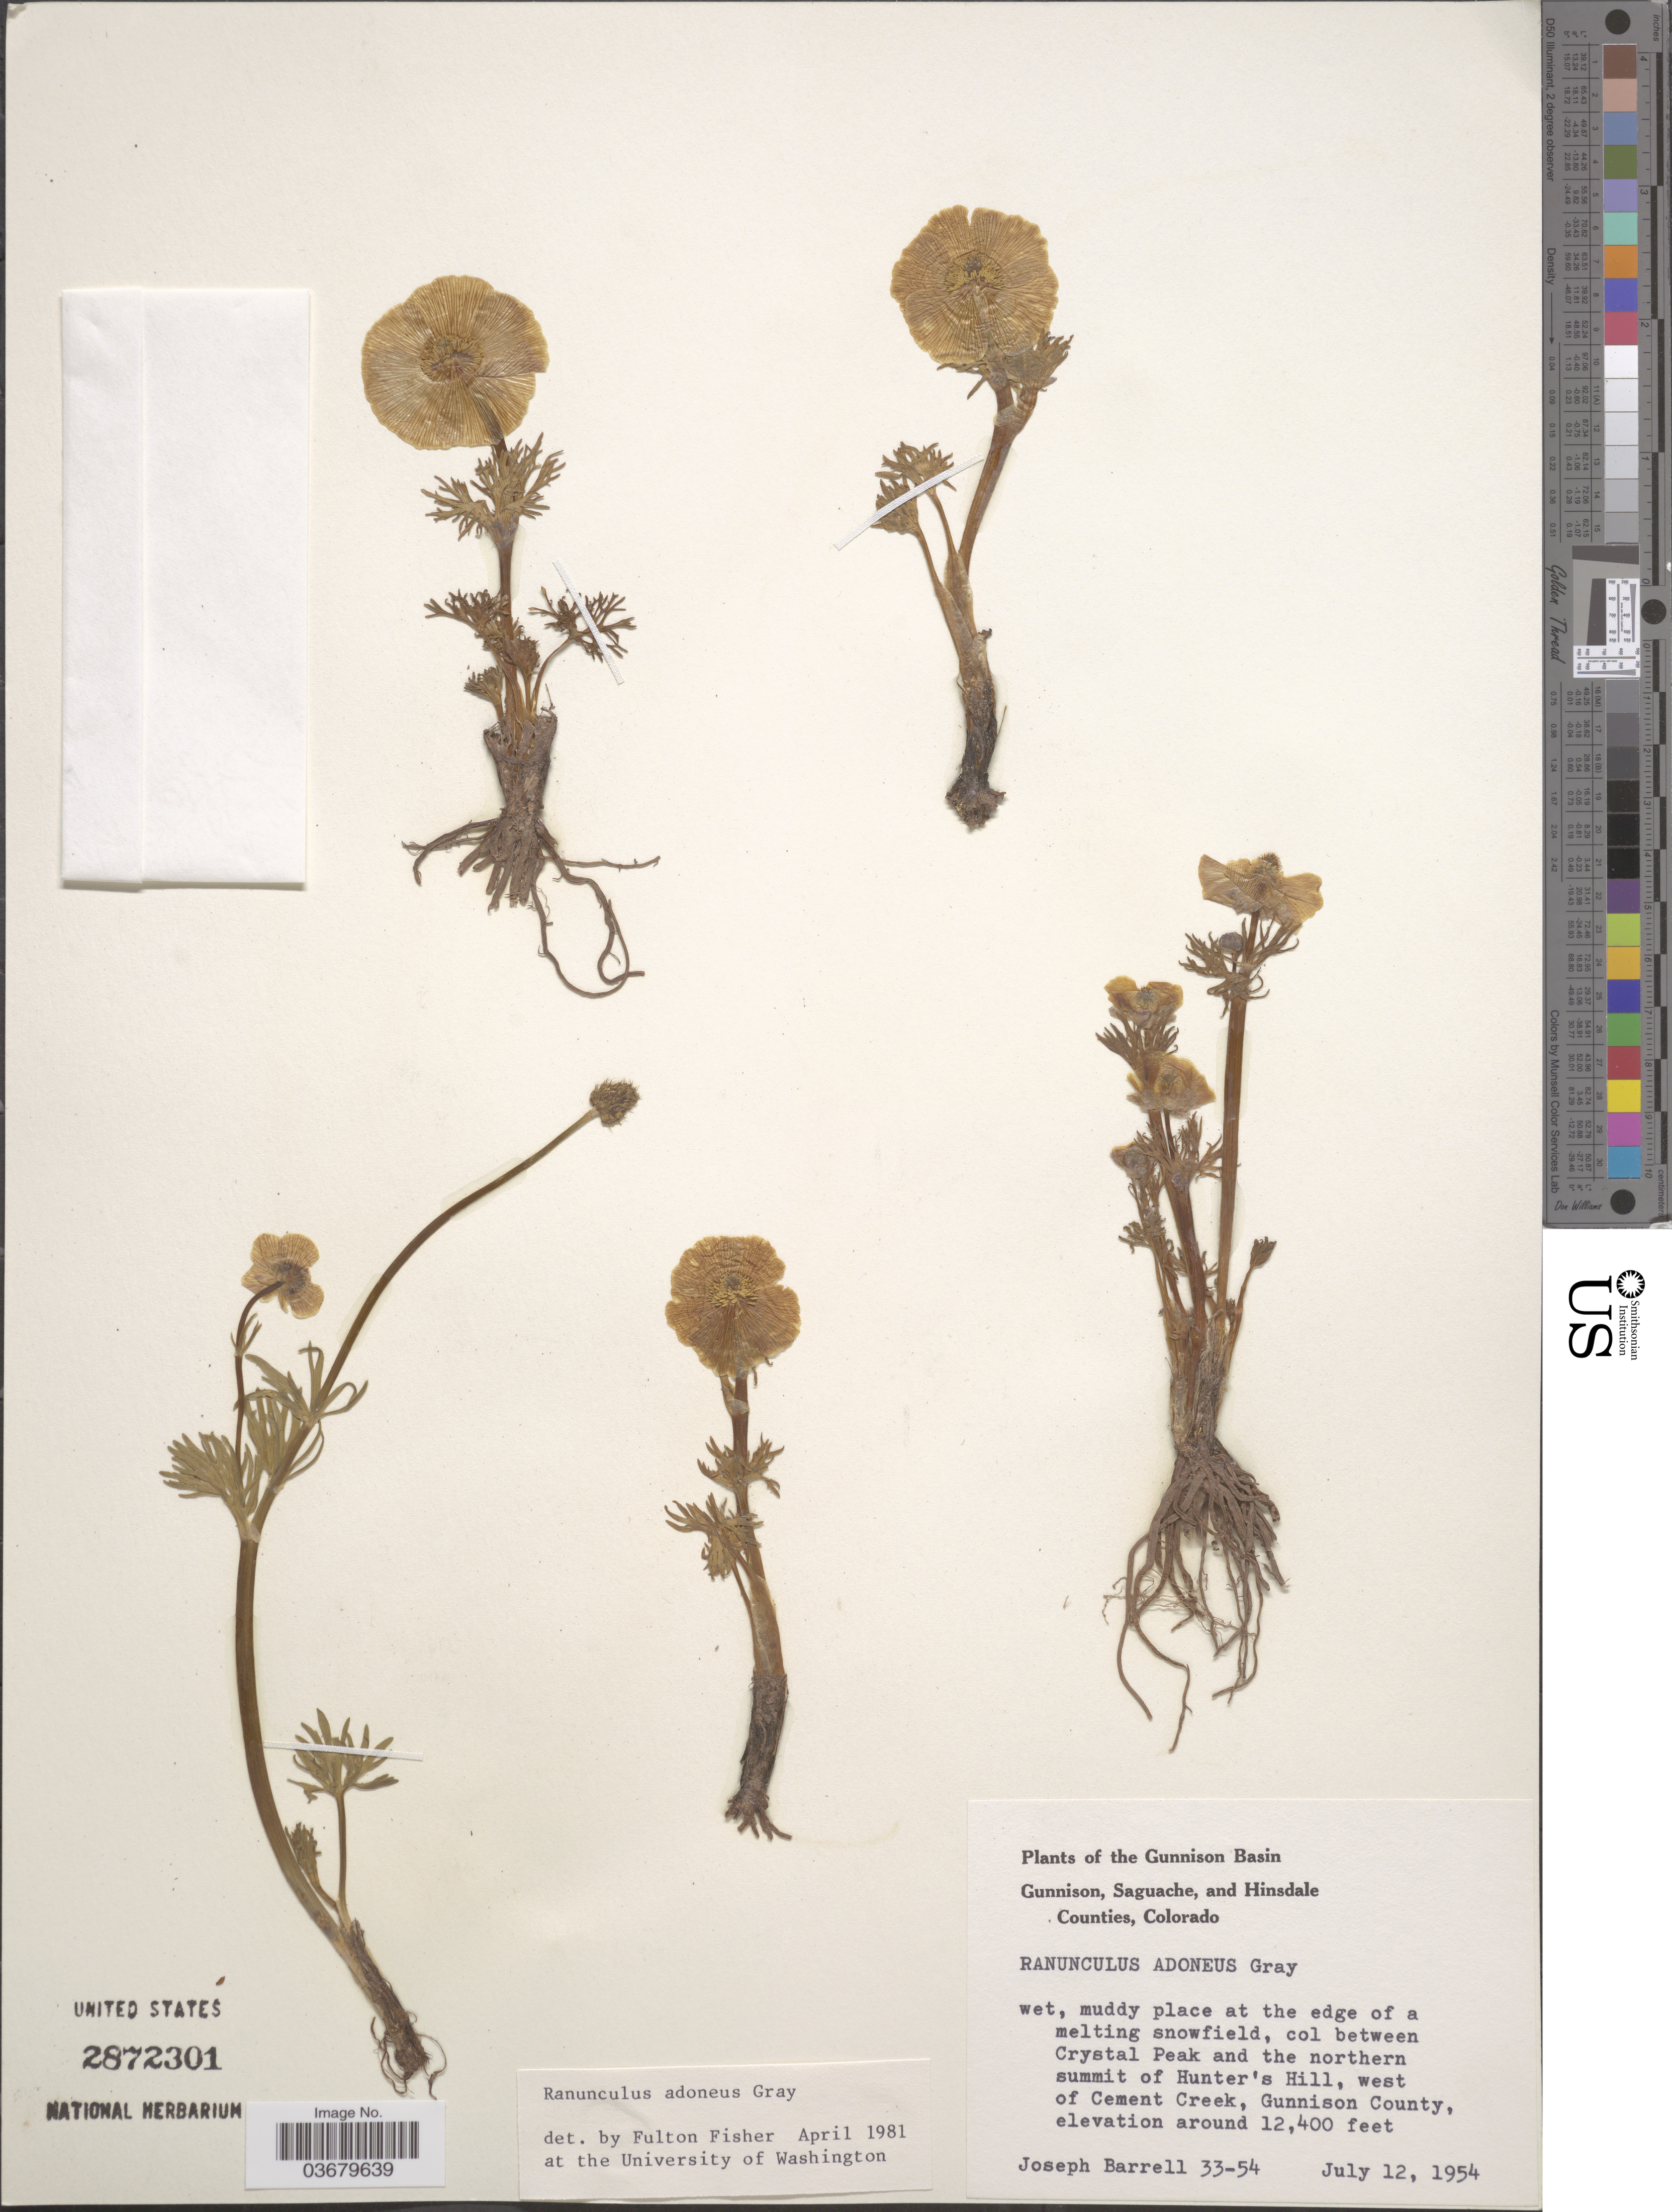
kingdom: Plantae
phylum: Tracheophyta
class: Magnoliopsida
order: Ranunculales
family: Ranunculaceae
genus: Ranunculus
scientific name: Ranunculus adoneus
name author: A. Gray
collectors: J. Barrell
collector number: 33-54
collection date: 1954-07-12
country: United States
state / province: Colorado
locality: The Gunnison Basin. Col between Crystal Peak and the northern summit of Hunter's Hill, west of Cement Creek, Gunnison County.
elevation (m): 3780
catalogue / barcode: US 2872301